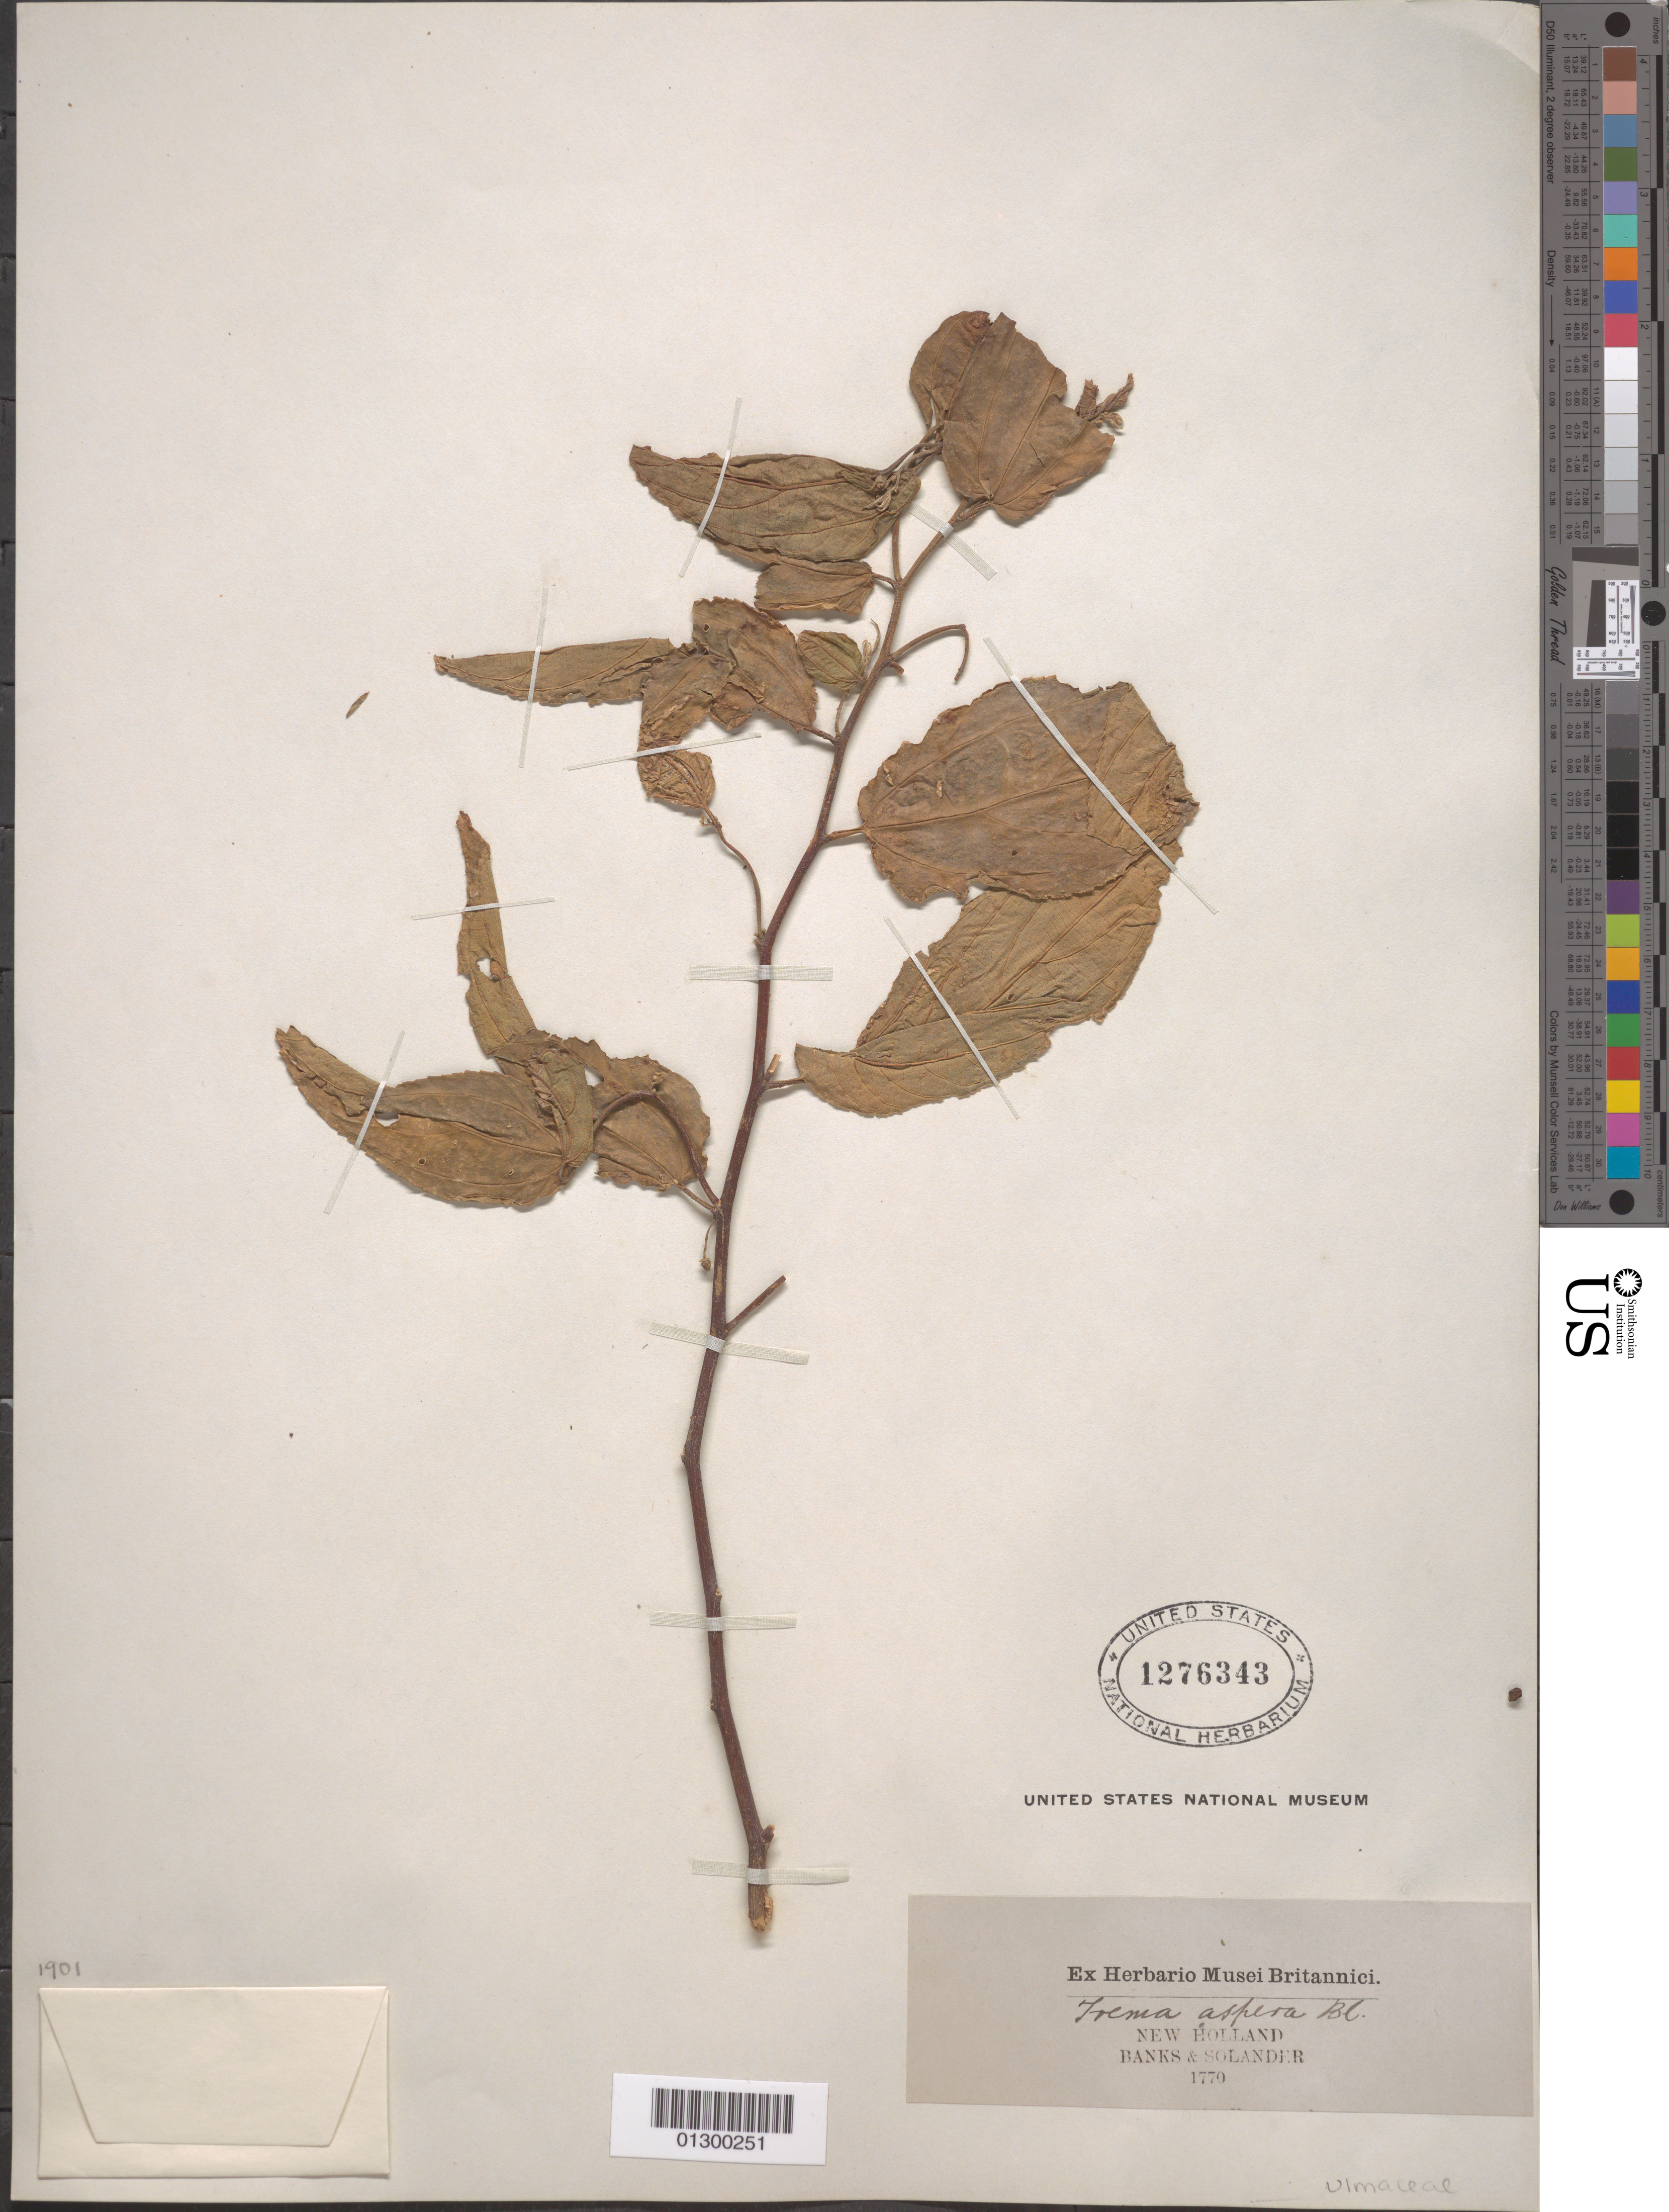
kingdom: Plantae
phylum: Tracheophyta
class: Magnoliopsida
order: Rosales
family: Cannabaceae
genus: Trema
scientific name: Trema asperum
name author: (Brongn.) Blume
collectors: J. Banks & D. C. Solander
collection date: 1770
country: Australia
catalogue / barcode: US 1276343